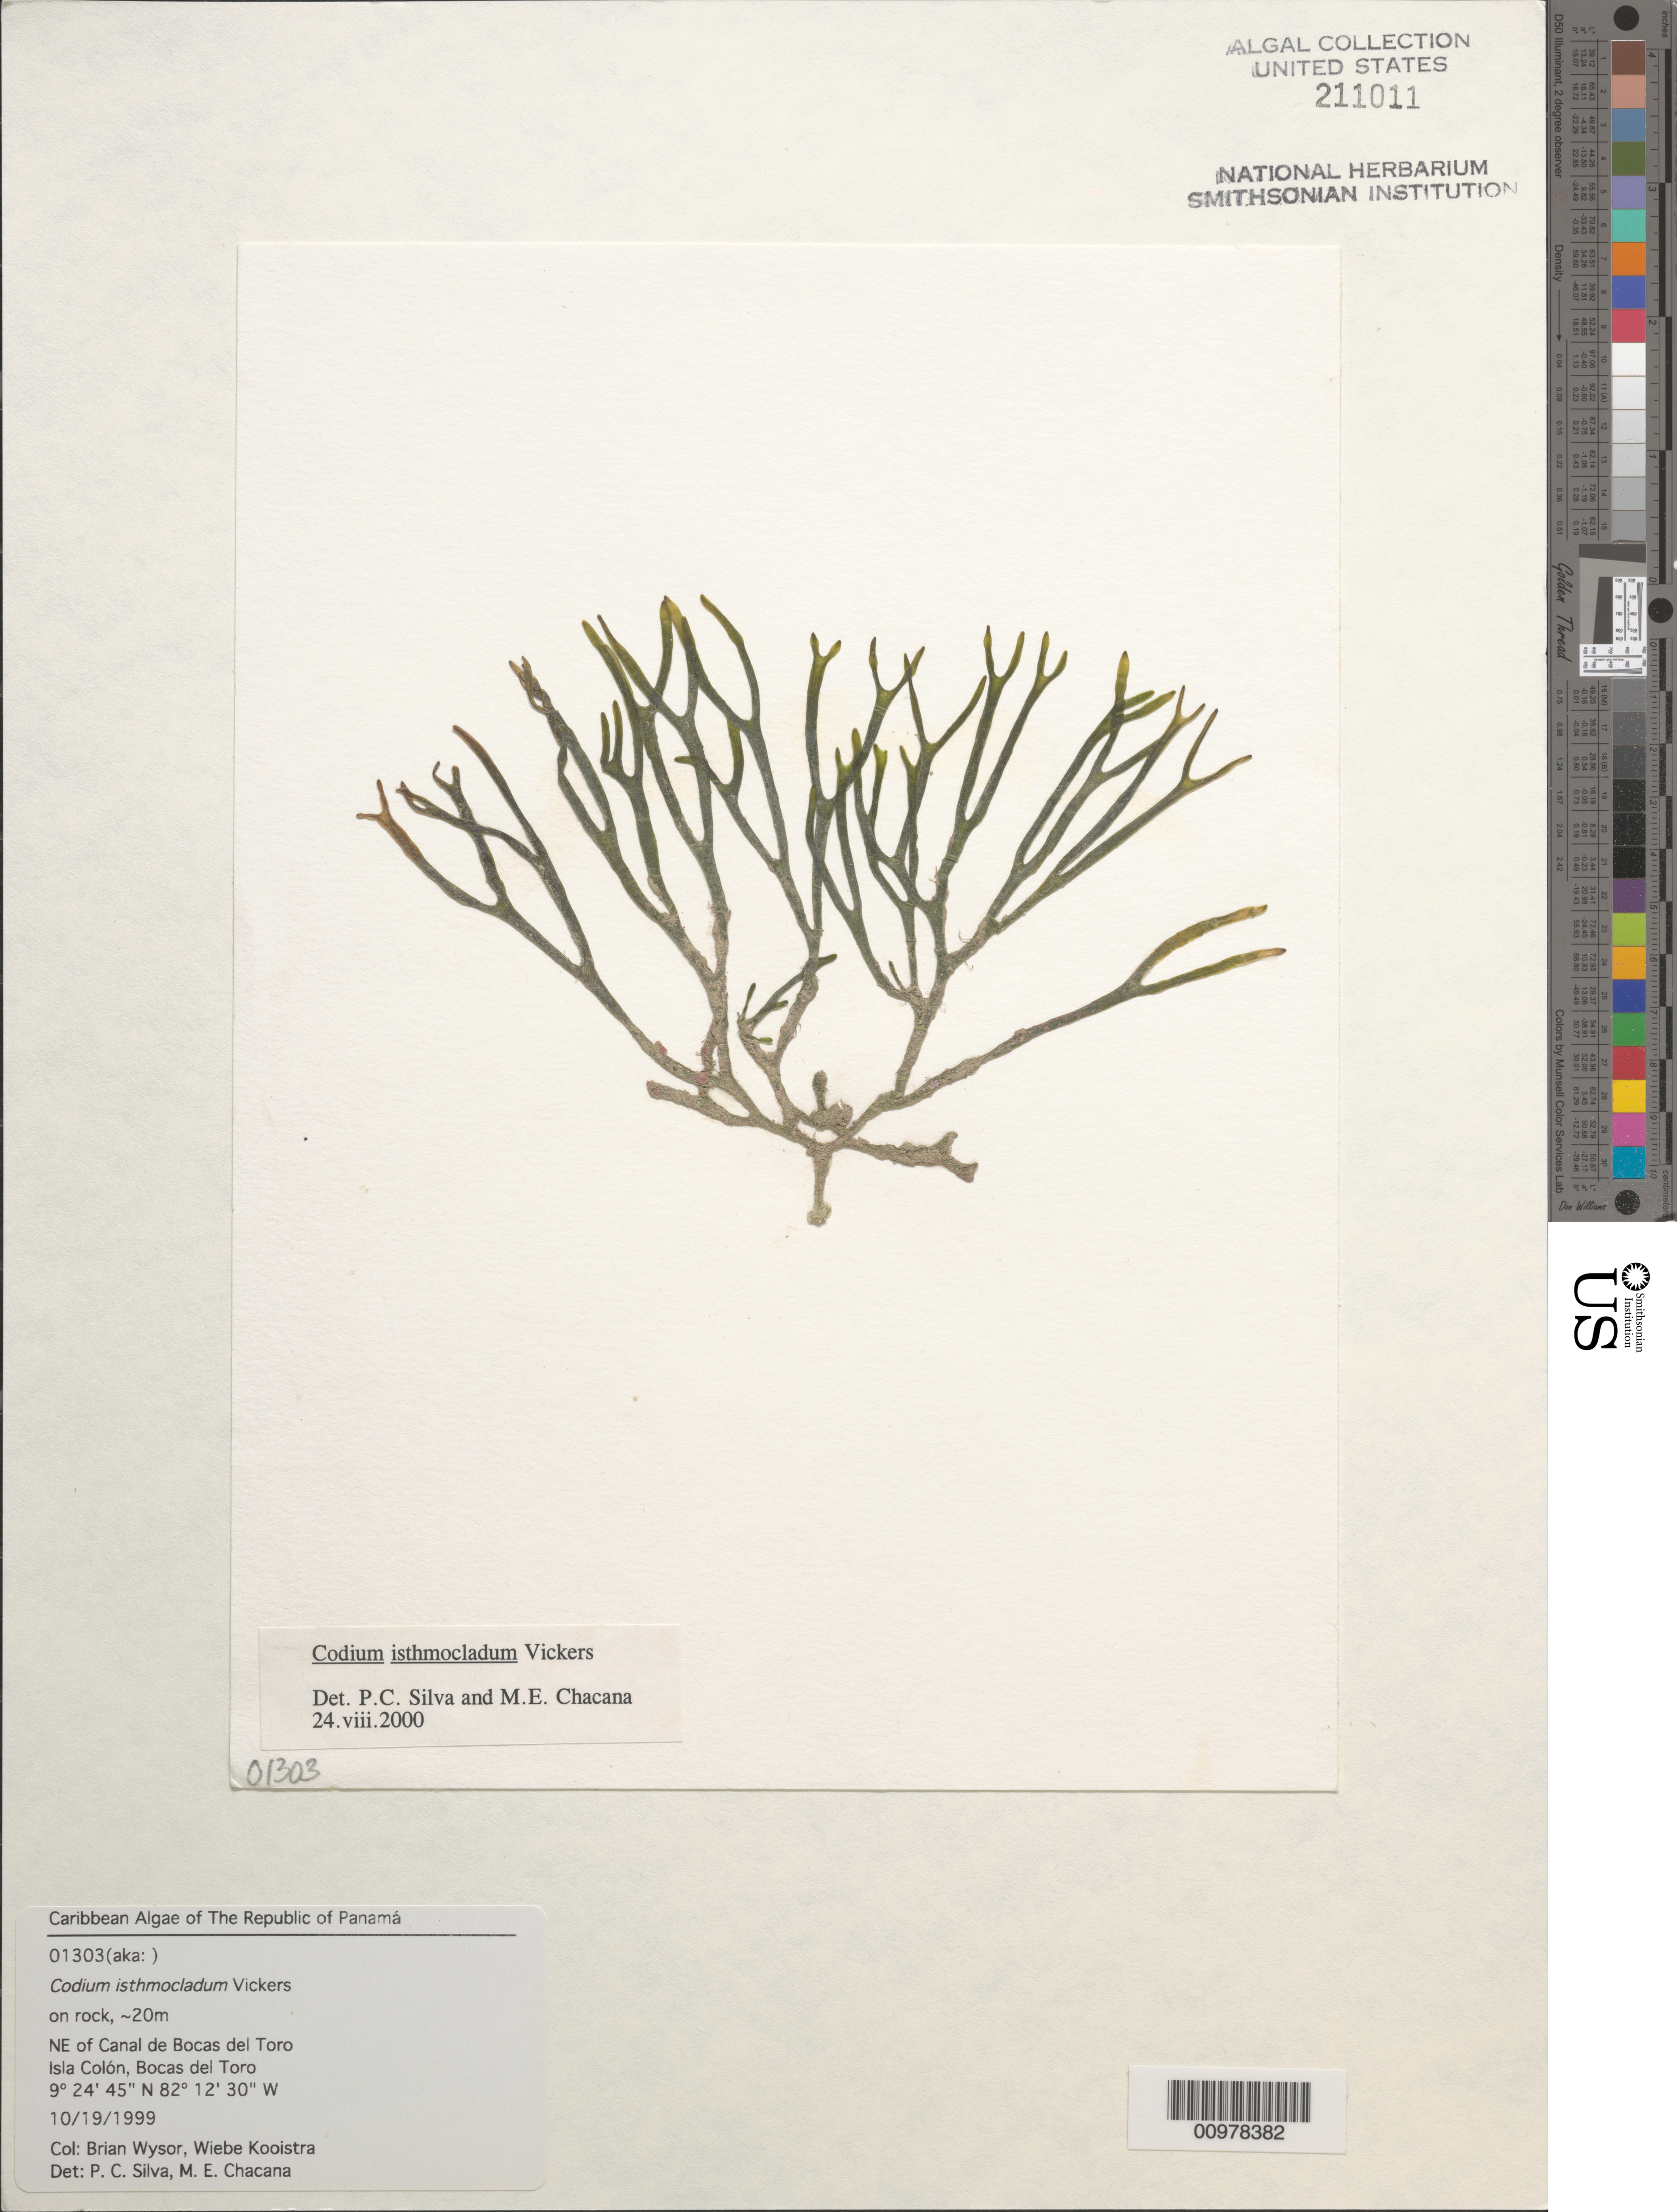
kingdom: Plantae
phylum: Chlorophyta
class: Ulvophyceae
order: Bryopsidales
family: Codiaceae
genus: Codium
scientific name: Codium isthmocladum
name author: Vickers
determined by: Pedroche, F. F.; Silva, P. C.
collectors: B. Wysor & W. Kooistra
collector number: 01303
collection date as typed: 19 Oct 1999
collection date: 1999-10-19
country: Panama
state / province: Bocas del Toro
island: Colón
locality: Northeast of Canal de Bocas del Toro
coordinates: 9 24' 45" N, 82 12' 30" W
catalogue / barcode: US 211011